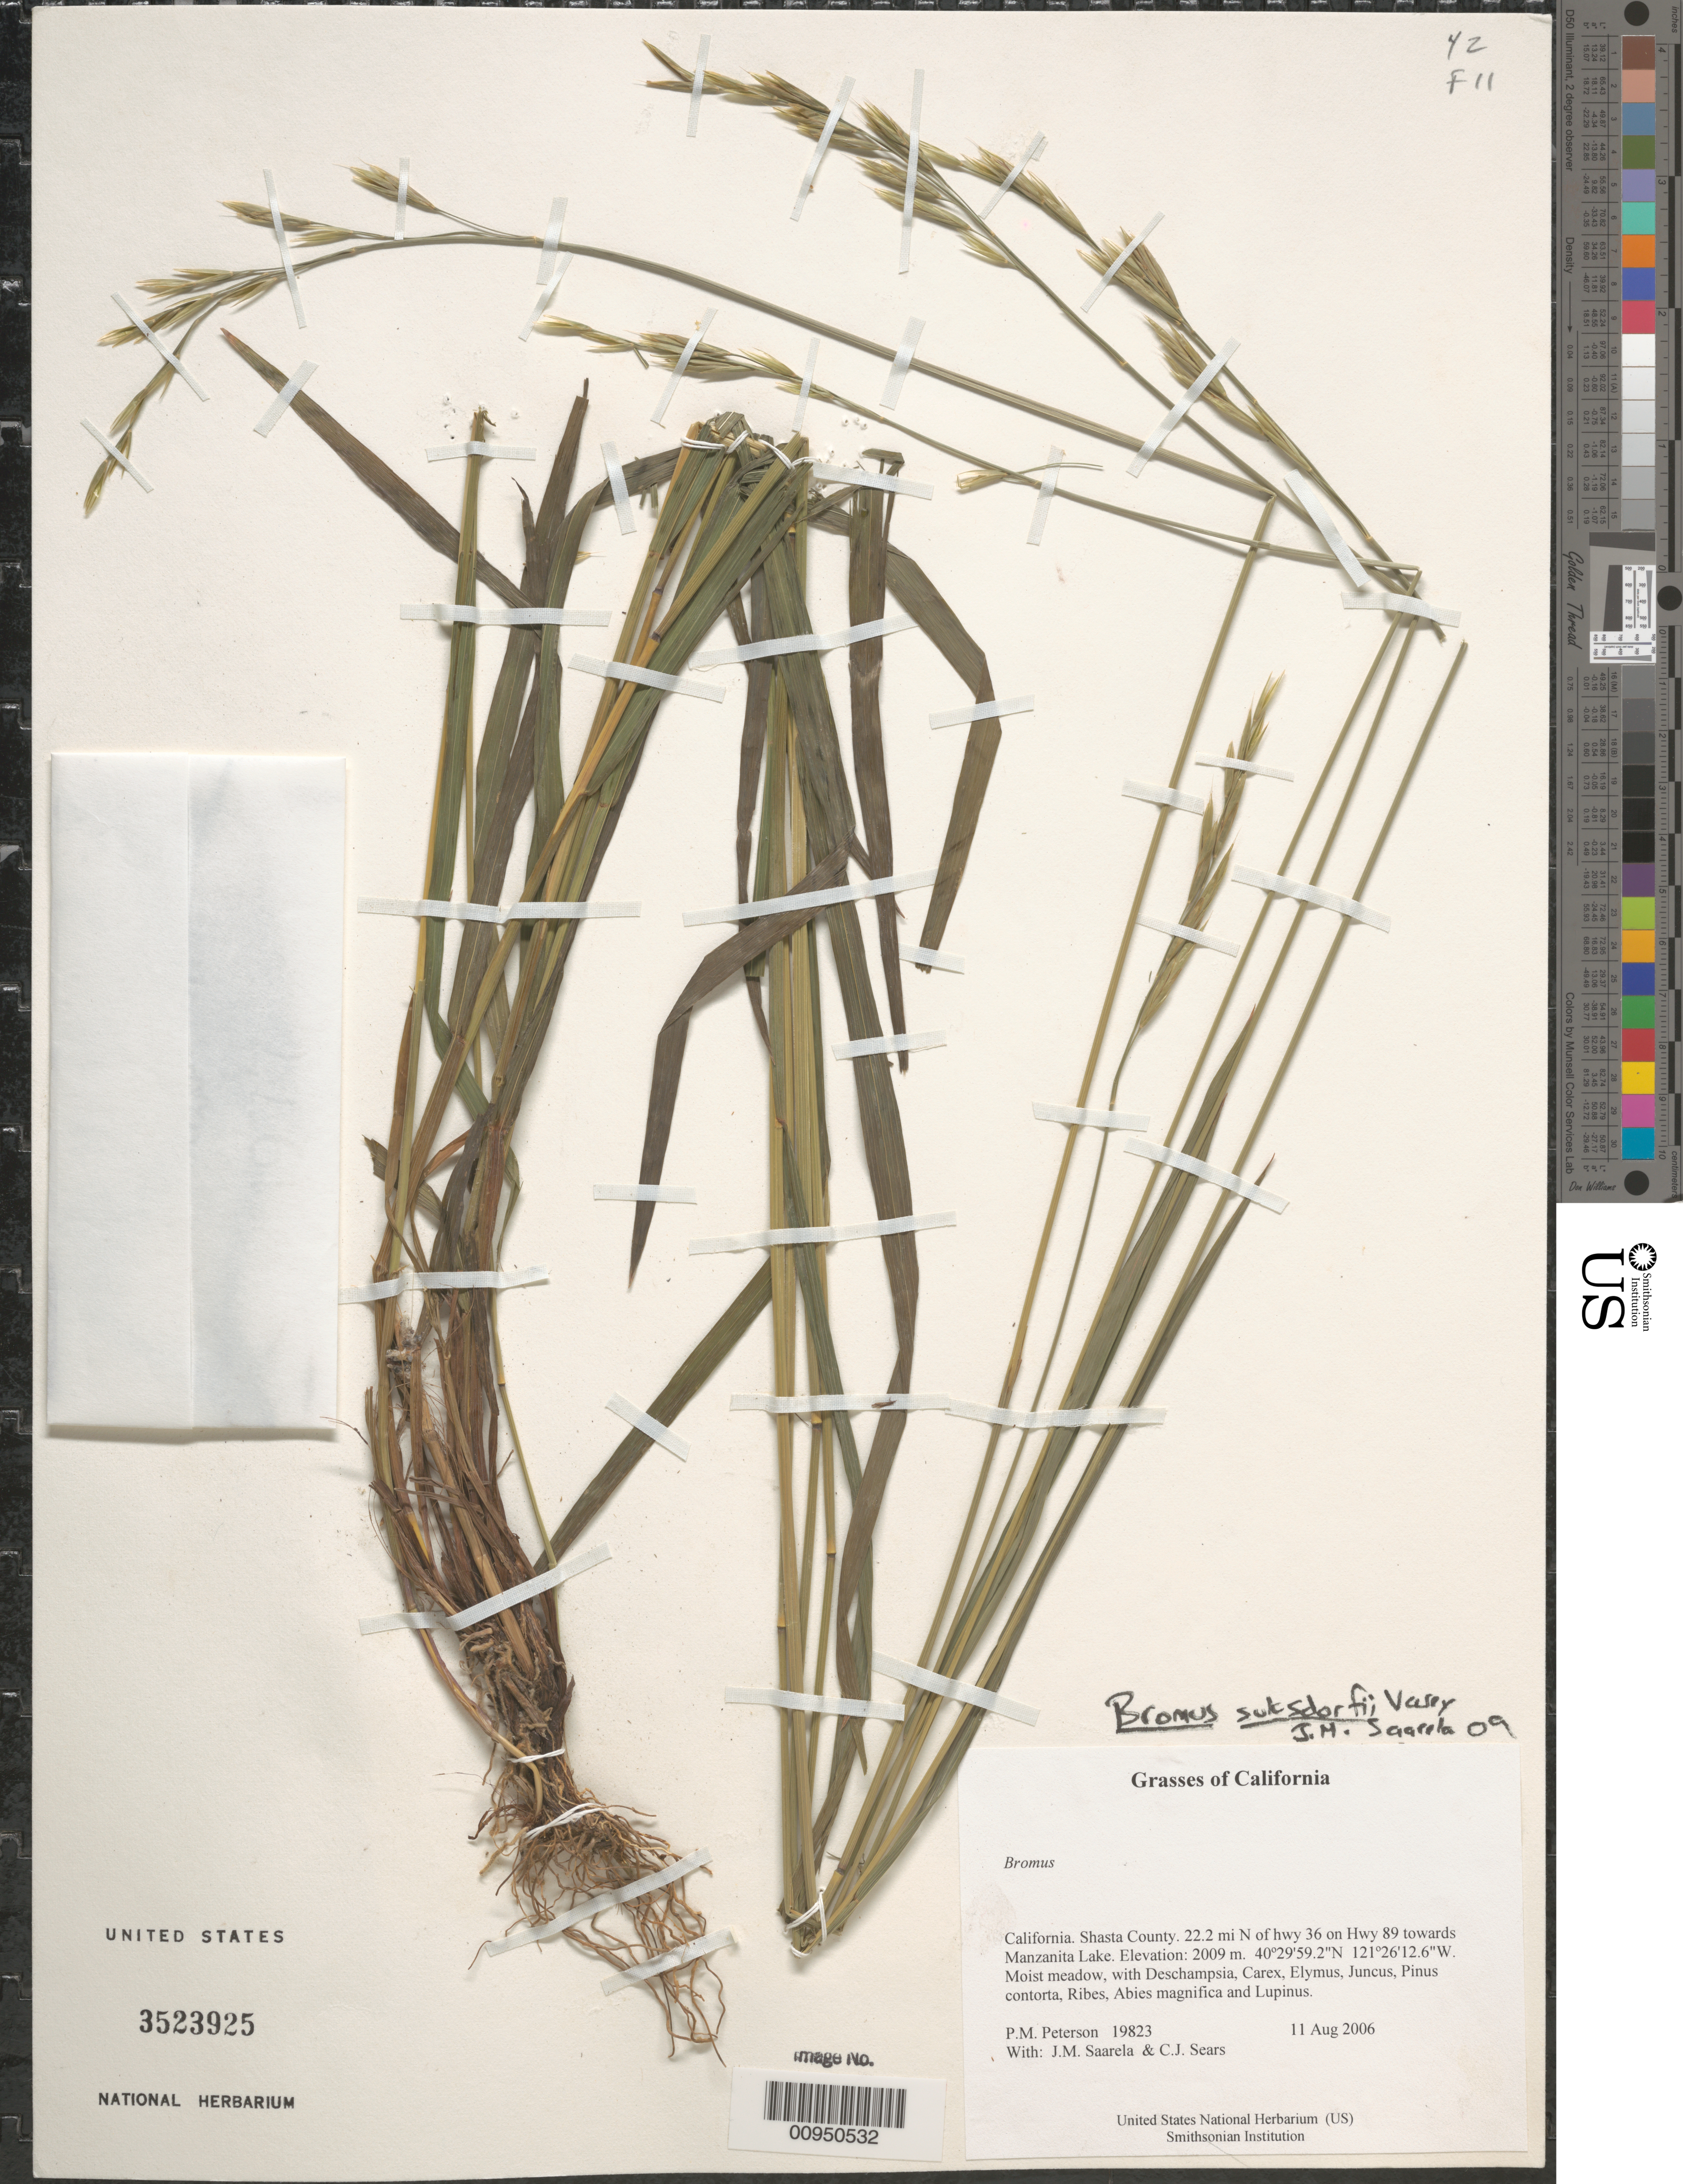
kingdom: Plantae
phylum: Tracheophyta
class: Liliopsida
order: Poales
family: Poaceae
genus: Bromus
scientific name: Bromus suksdorfii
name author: Vasey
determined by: Saarela, J. M., (CAN), Canadian Museum of Nature (CANADA)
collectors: P. M. Peterson, J. Saarela & C. Sears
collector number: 19823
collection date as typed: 11 Aug 2006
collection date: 2006-08-11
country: United States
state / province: California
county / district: Shasta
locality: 22.2 mi N of hwy 36 on Hwy 89 towards Manzanita Lake.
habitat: Moist meadow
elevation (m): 2009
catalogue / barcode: US 3523925